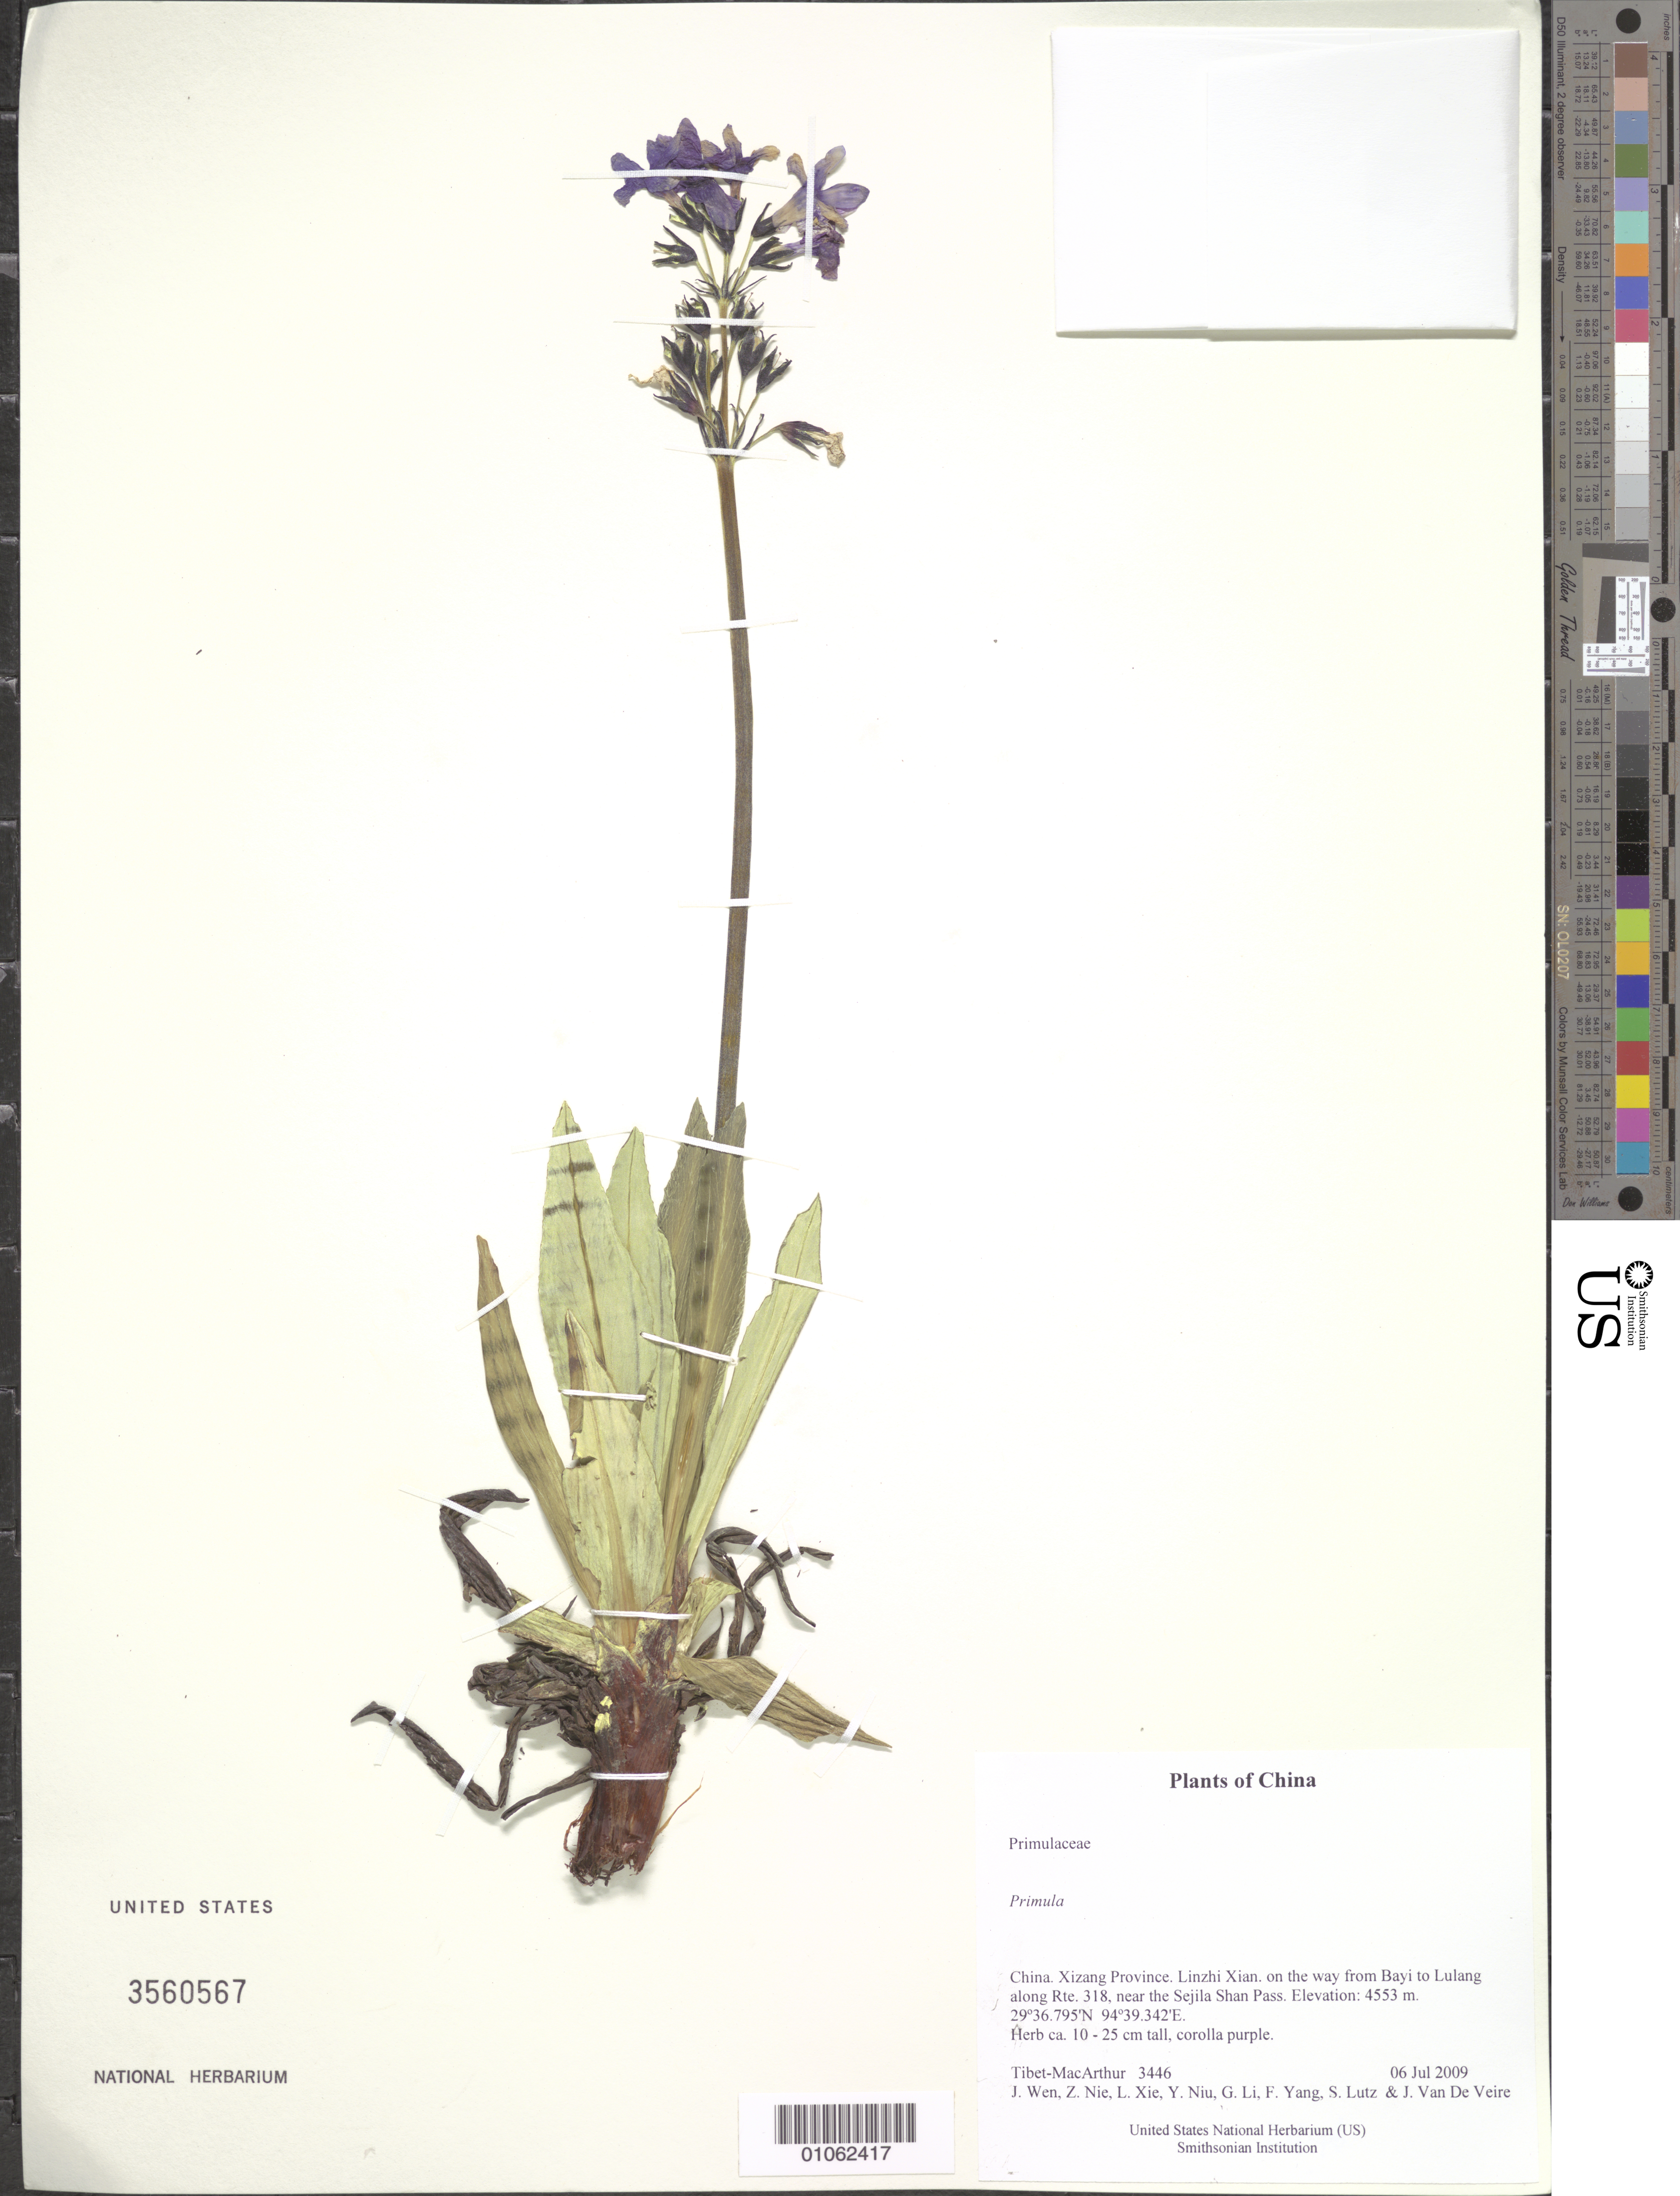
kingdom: Plantae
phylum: Tracheophyta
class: Magnoliopsida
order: Ericales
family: Primulaceae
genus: Primula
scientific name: Primula sp.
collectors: Tibet-MacArthur, J. Wen, Z. Nie, L. Xie, Y. Niu, G. Li, F. Yang, S. Lutz & J. Van De Veire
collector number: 3446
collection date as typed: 06 Jul 2009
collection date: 2009-07-06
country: China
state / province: Xizang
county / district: Linzhi Xian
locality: on the way from Bayi to Lulang along Rte. 318, near the Sejila Shan Pass.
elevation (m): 4553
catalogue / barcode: US 3560567